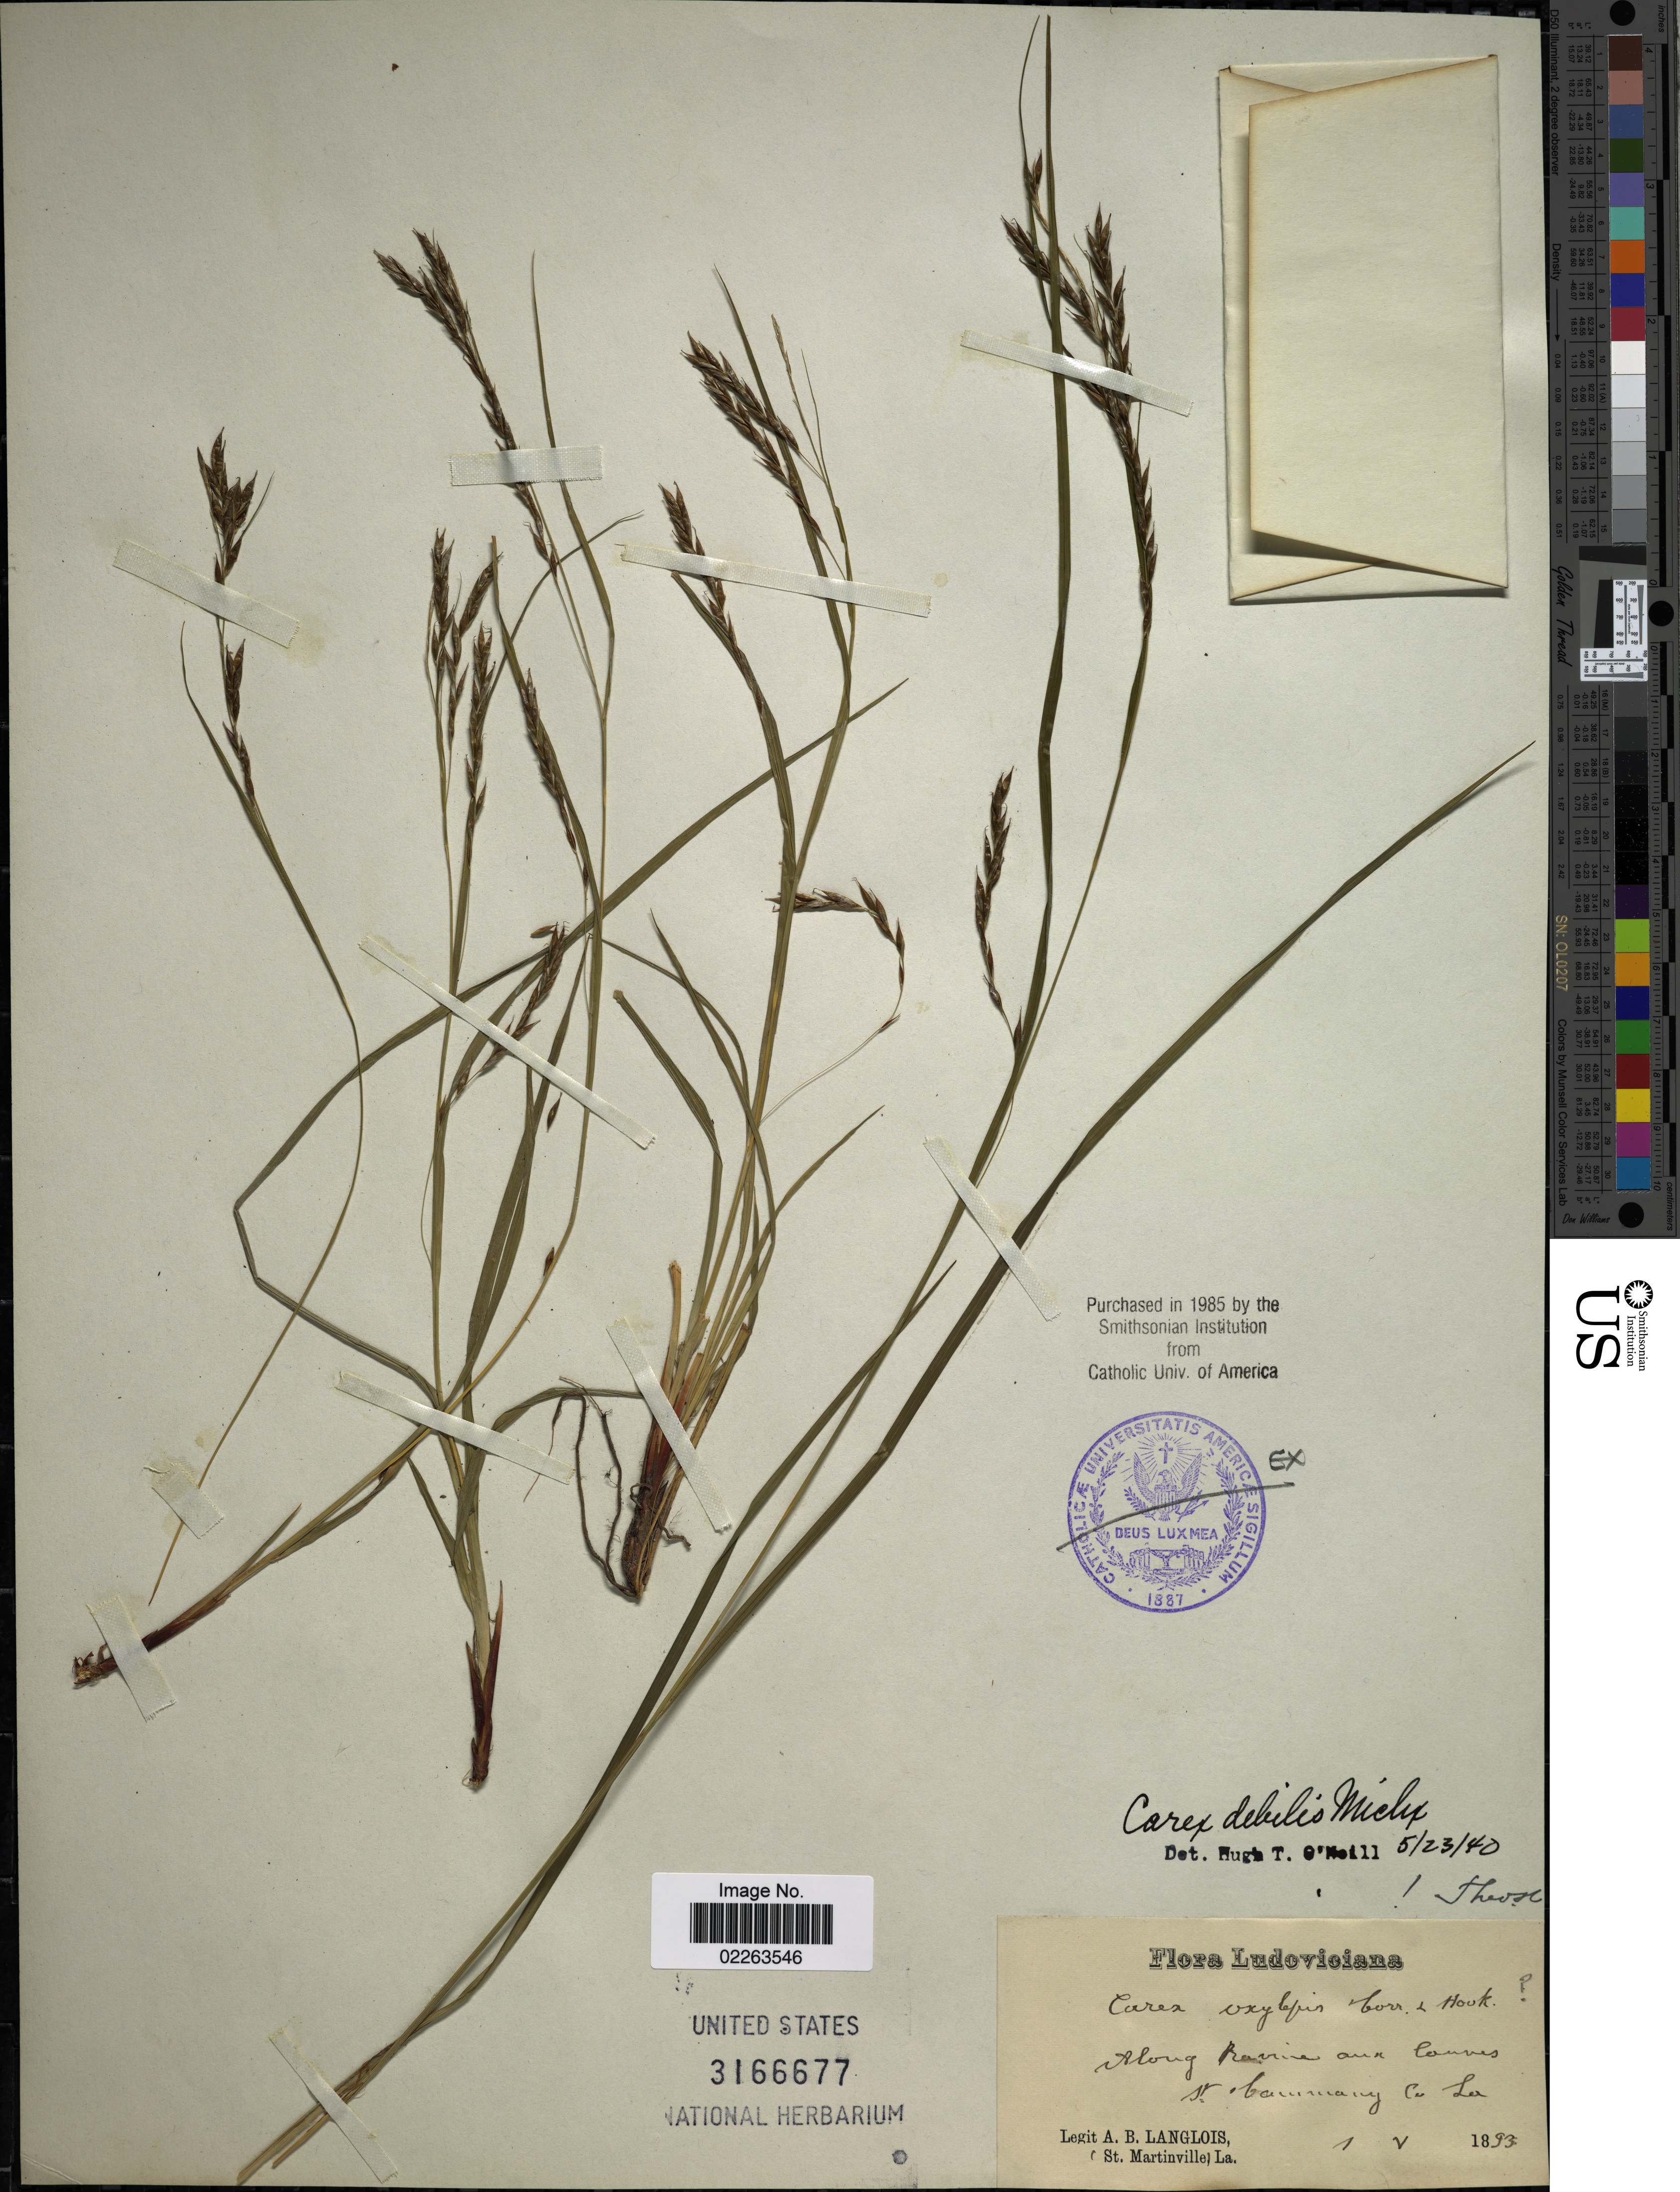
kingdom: Plantae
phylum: Tracheophyta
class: Liliopsida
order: Poales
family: Cyperaceae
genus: Carex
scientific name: Carex debilis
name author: Michx.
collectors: A. Langlois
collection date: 1893-05-01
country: United States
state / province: Louisiana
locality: St. Tammany Co.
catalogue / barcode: US 3166677